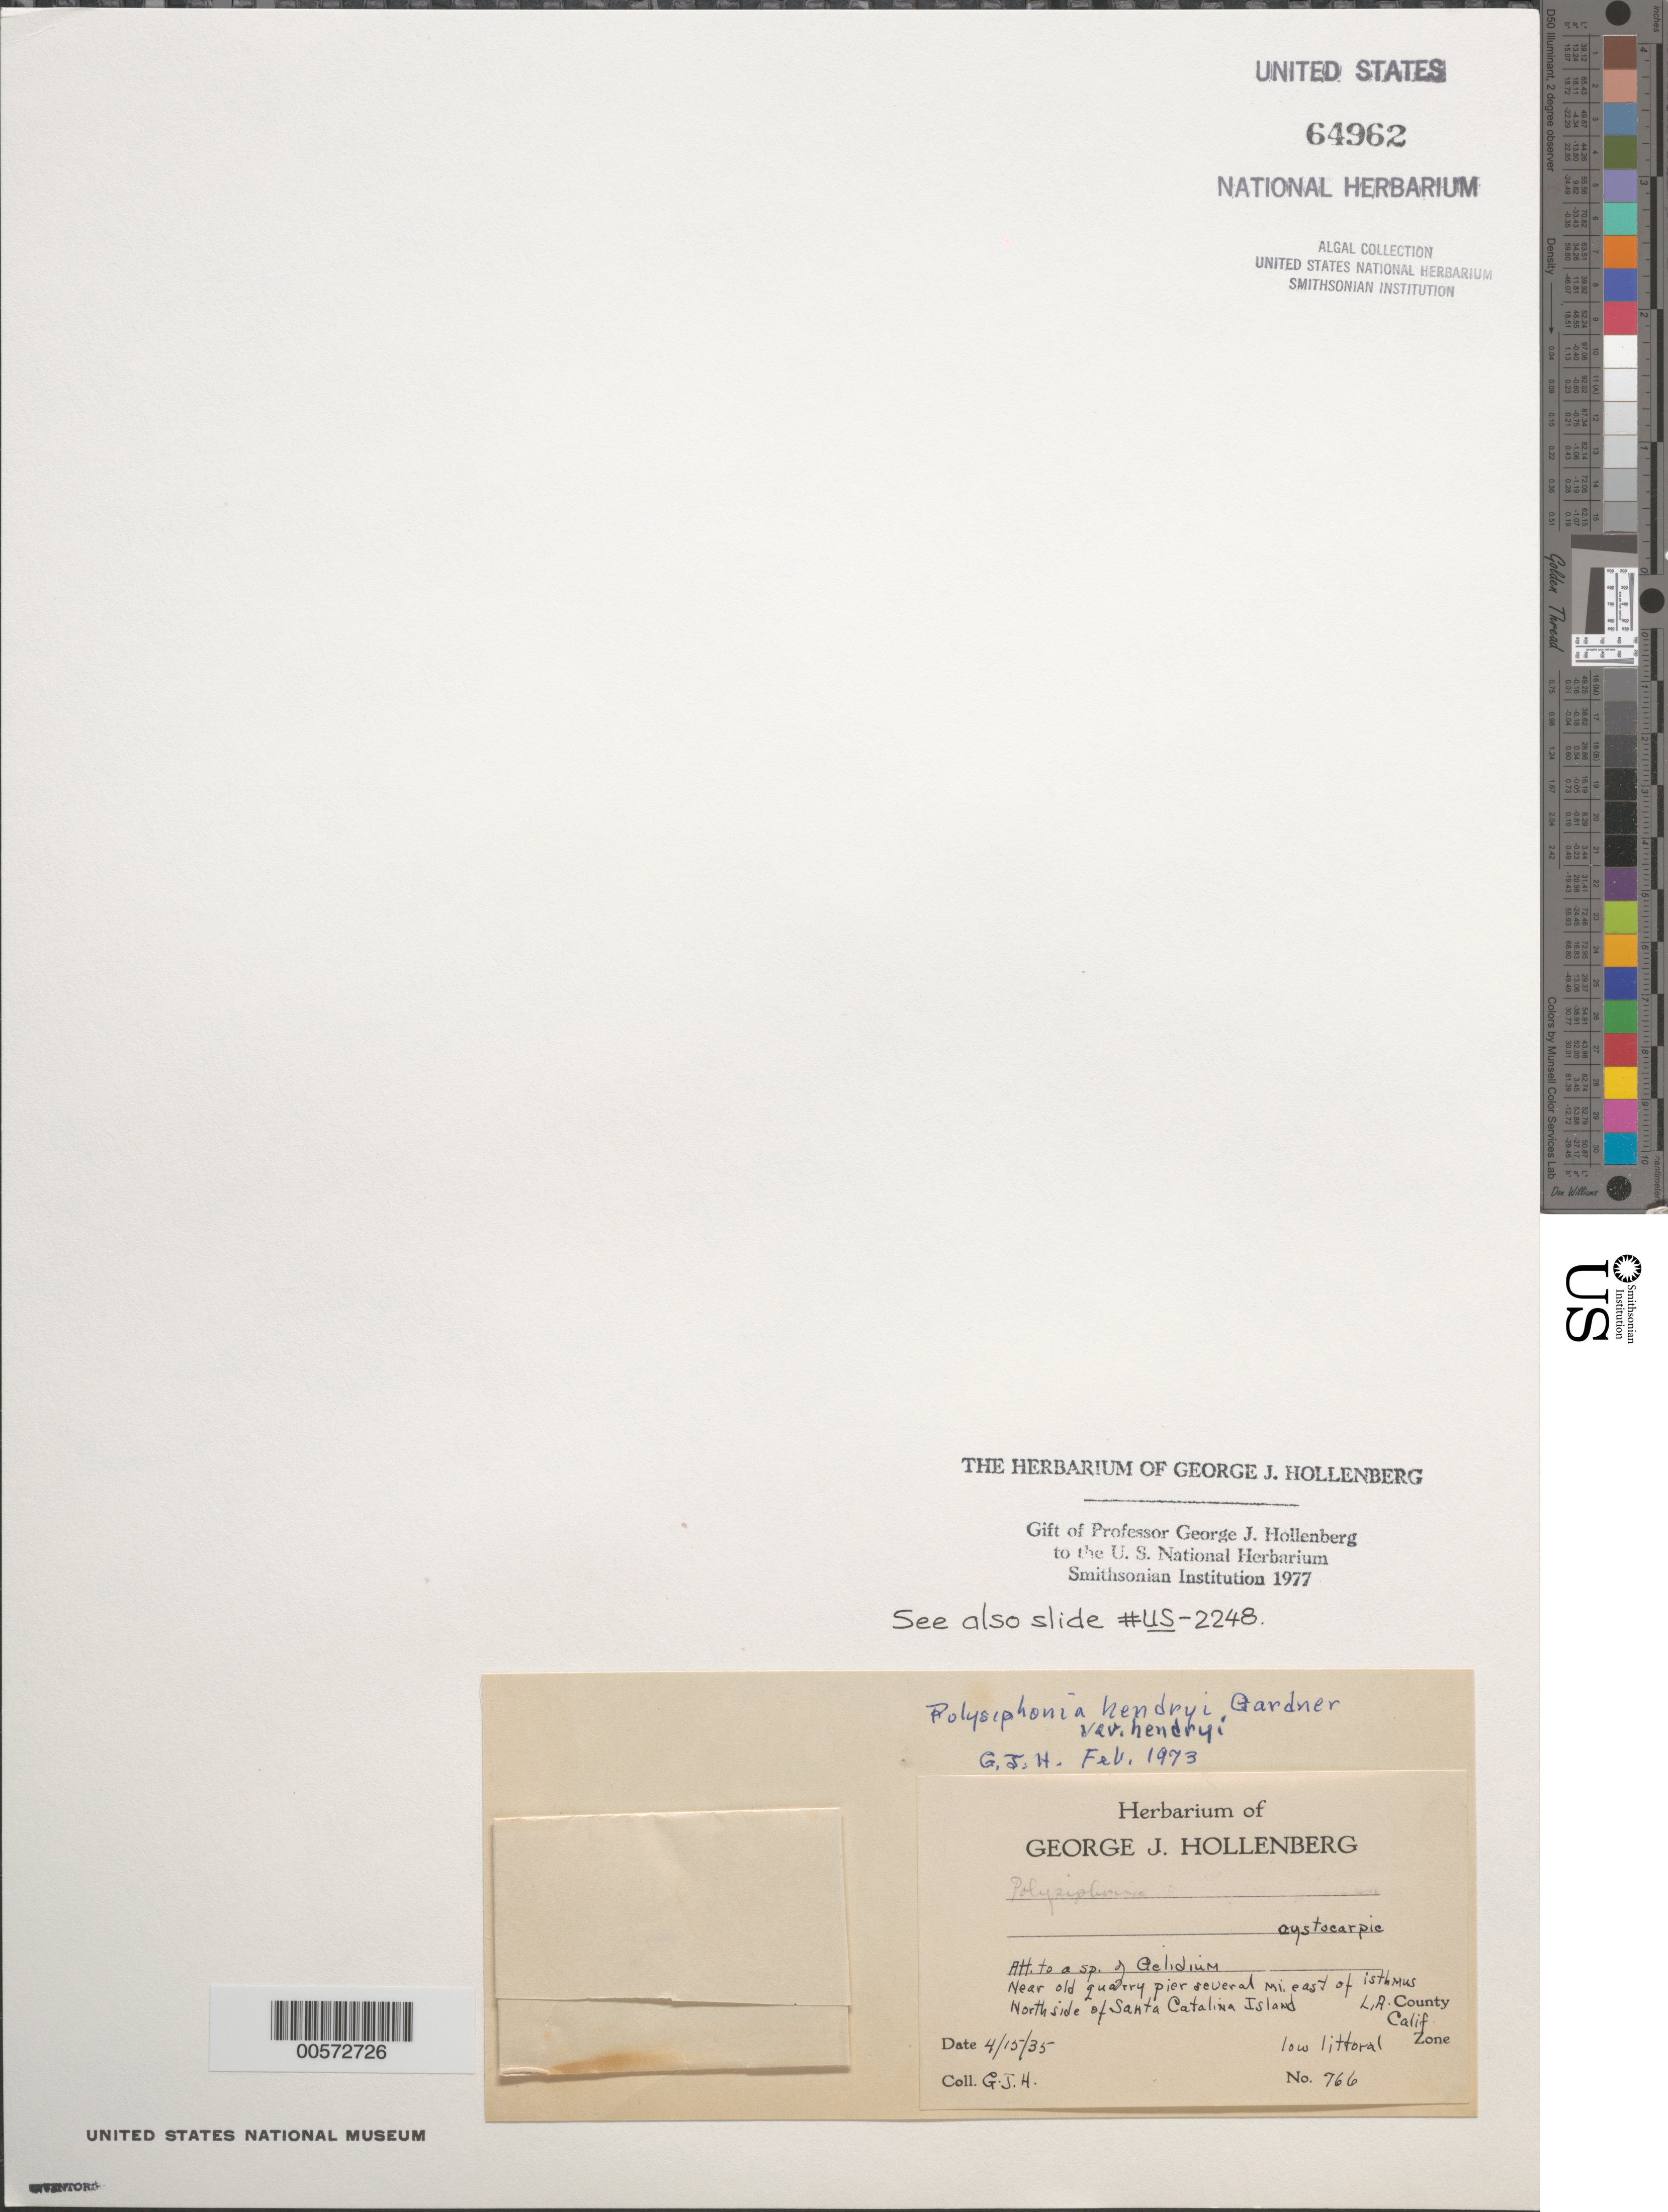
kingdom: Plantae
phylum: Rhodophyta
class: Florideophyceae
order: Ceramiales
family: Rhodomelaceae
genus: Vertebrata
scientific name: Vertebrata hendryi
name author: (N.L. Gardner) Savoie & G.W. Saunders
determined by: Algae name updating Project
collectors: G. Hollenberg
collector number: GJH 766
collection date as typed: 15 Apr 1935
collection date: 1935-04-15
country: United States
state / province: California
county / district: Los Angeles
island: Santa Catalina Island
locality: East of Isthmus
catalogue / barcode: US 64962